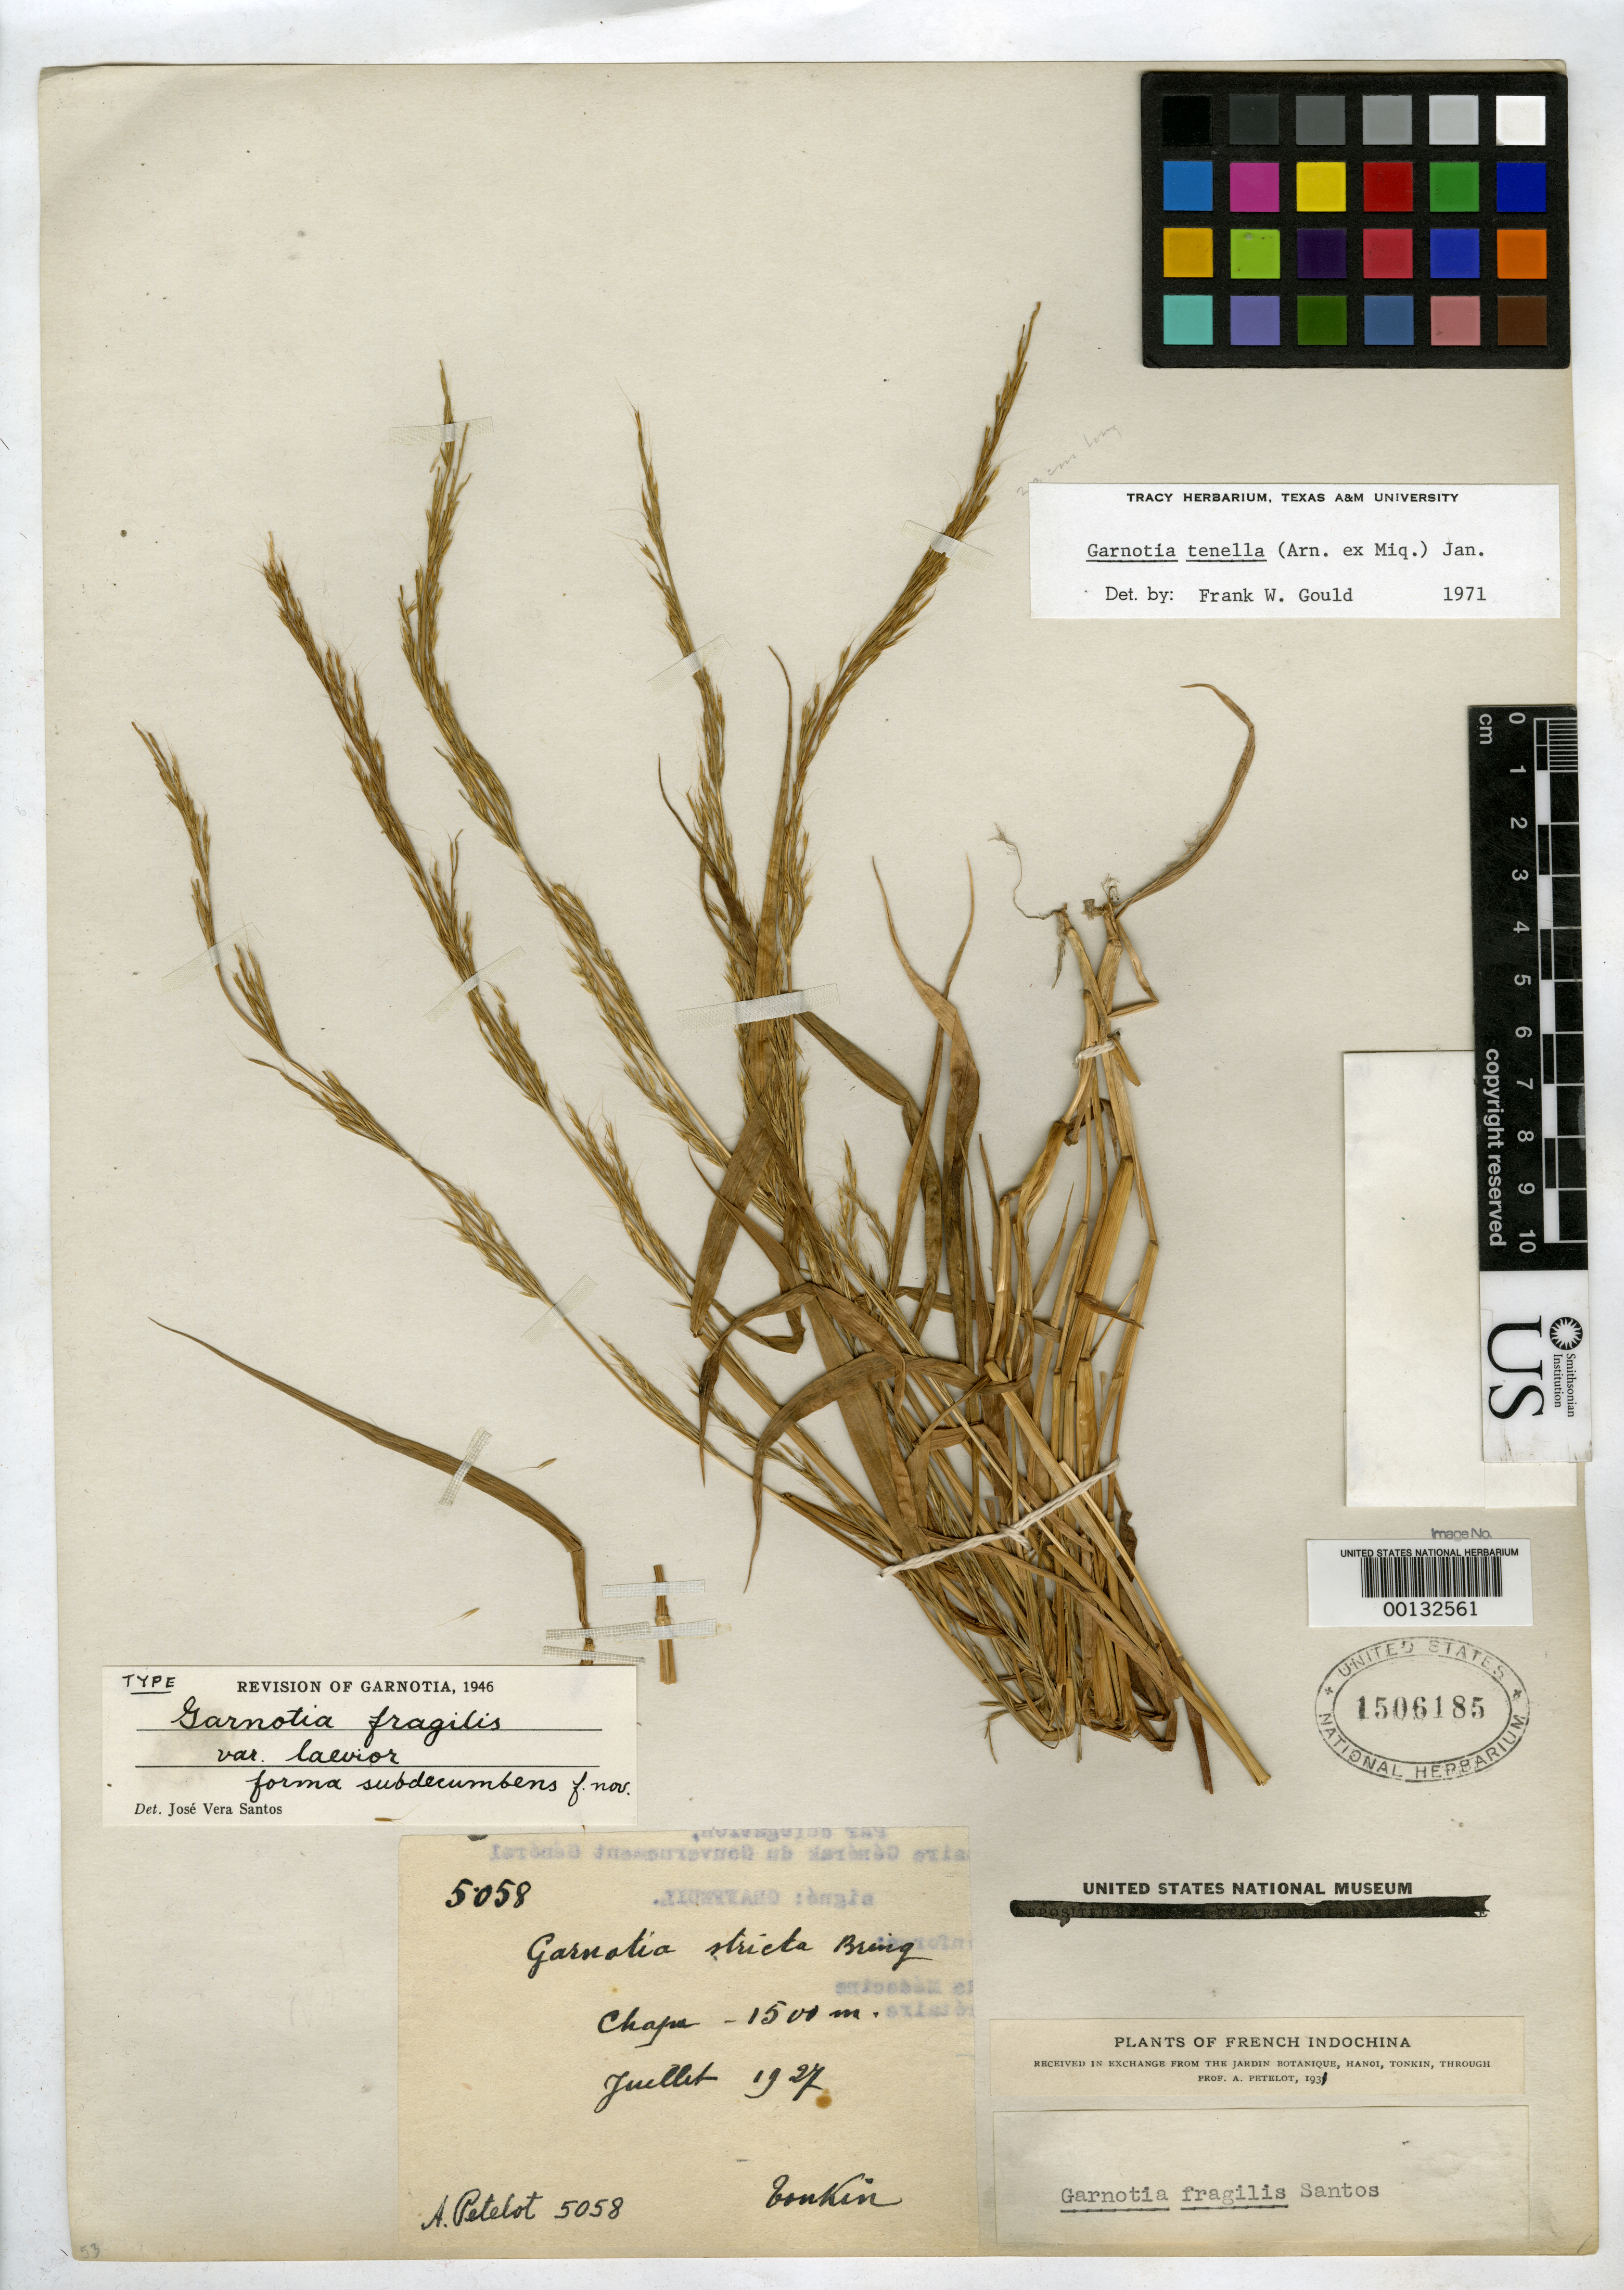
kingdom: Plantae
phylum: Tracheophyta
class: Liliopsida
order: Poales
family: Poaceae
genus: Garnotia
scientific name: Garnotia fragilis f. subdecumbens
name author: Santos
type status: Holotype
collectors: A. Petelot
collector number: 5058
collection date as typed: Jul 1927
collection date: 1927-07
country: Vietnam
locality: Near Chapa; alt. 1400 ft.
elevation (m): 427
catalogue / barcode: US 1506185